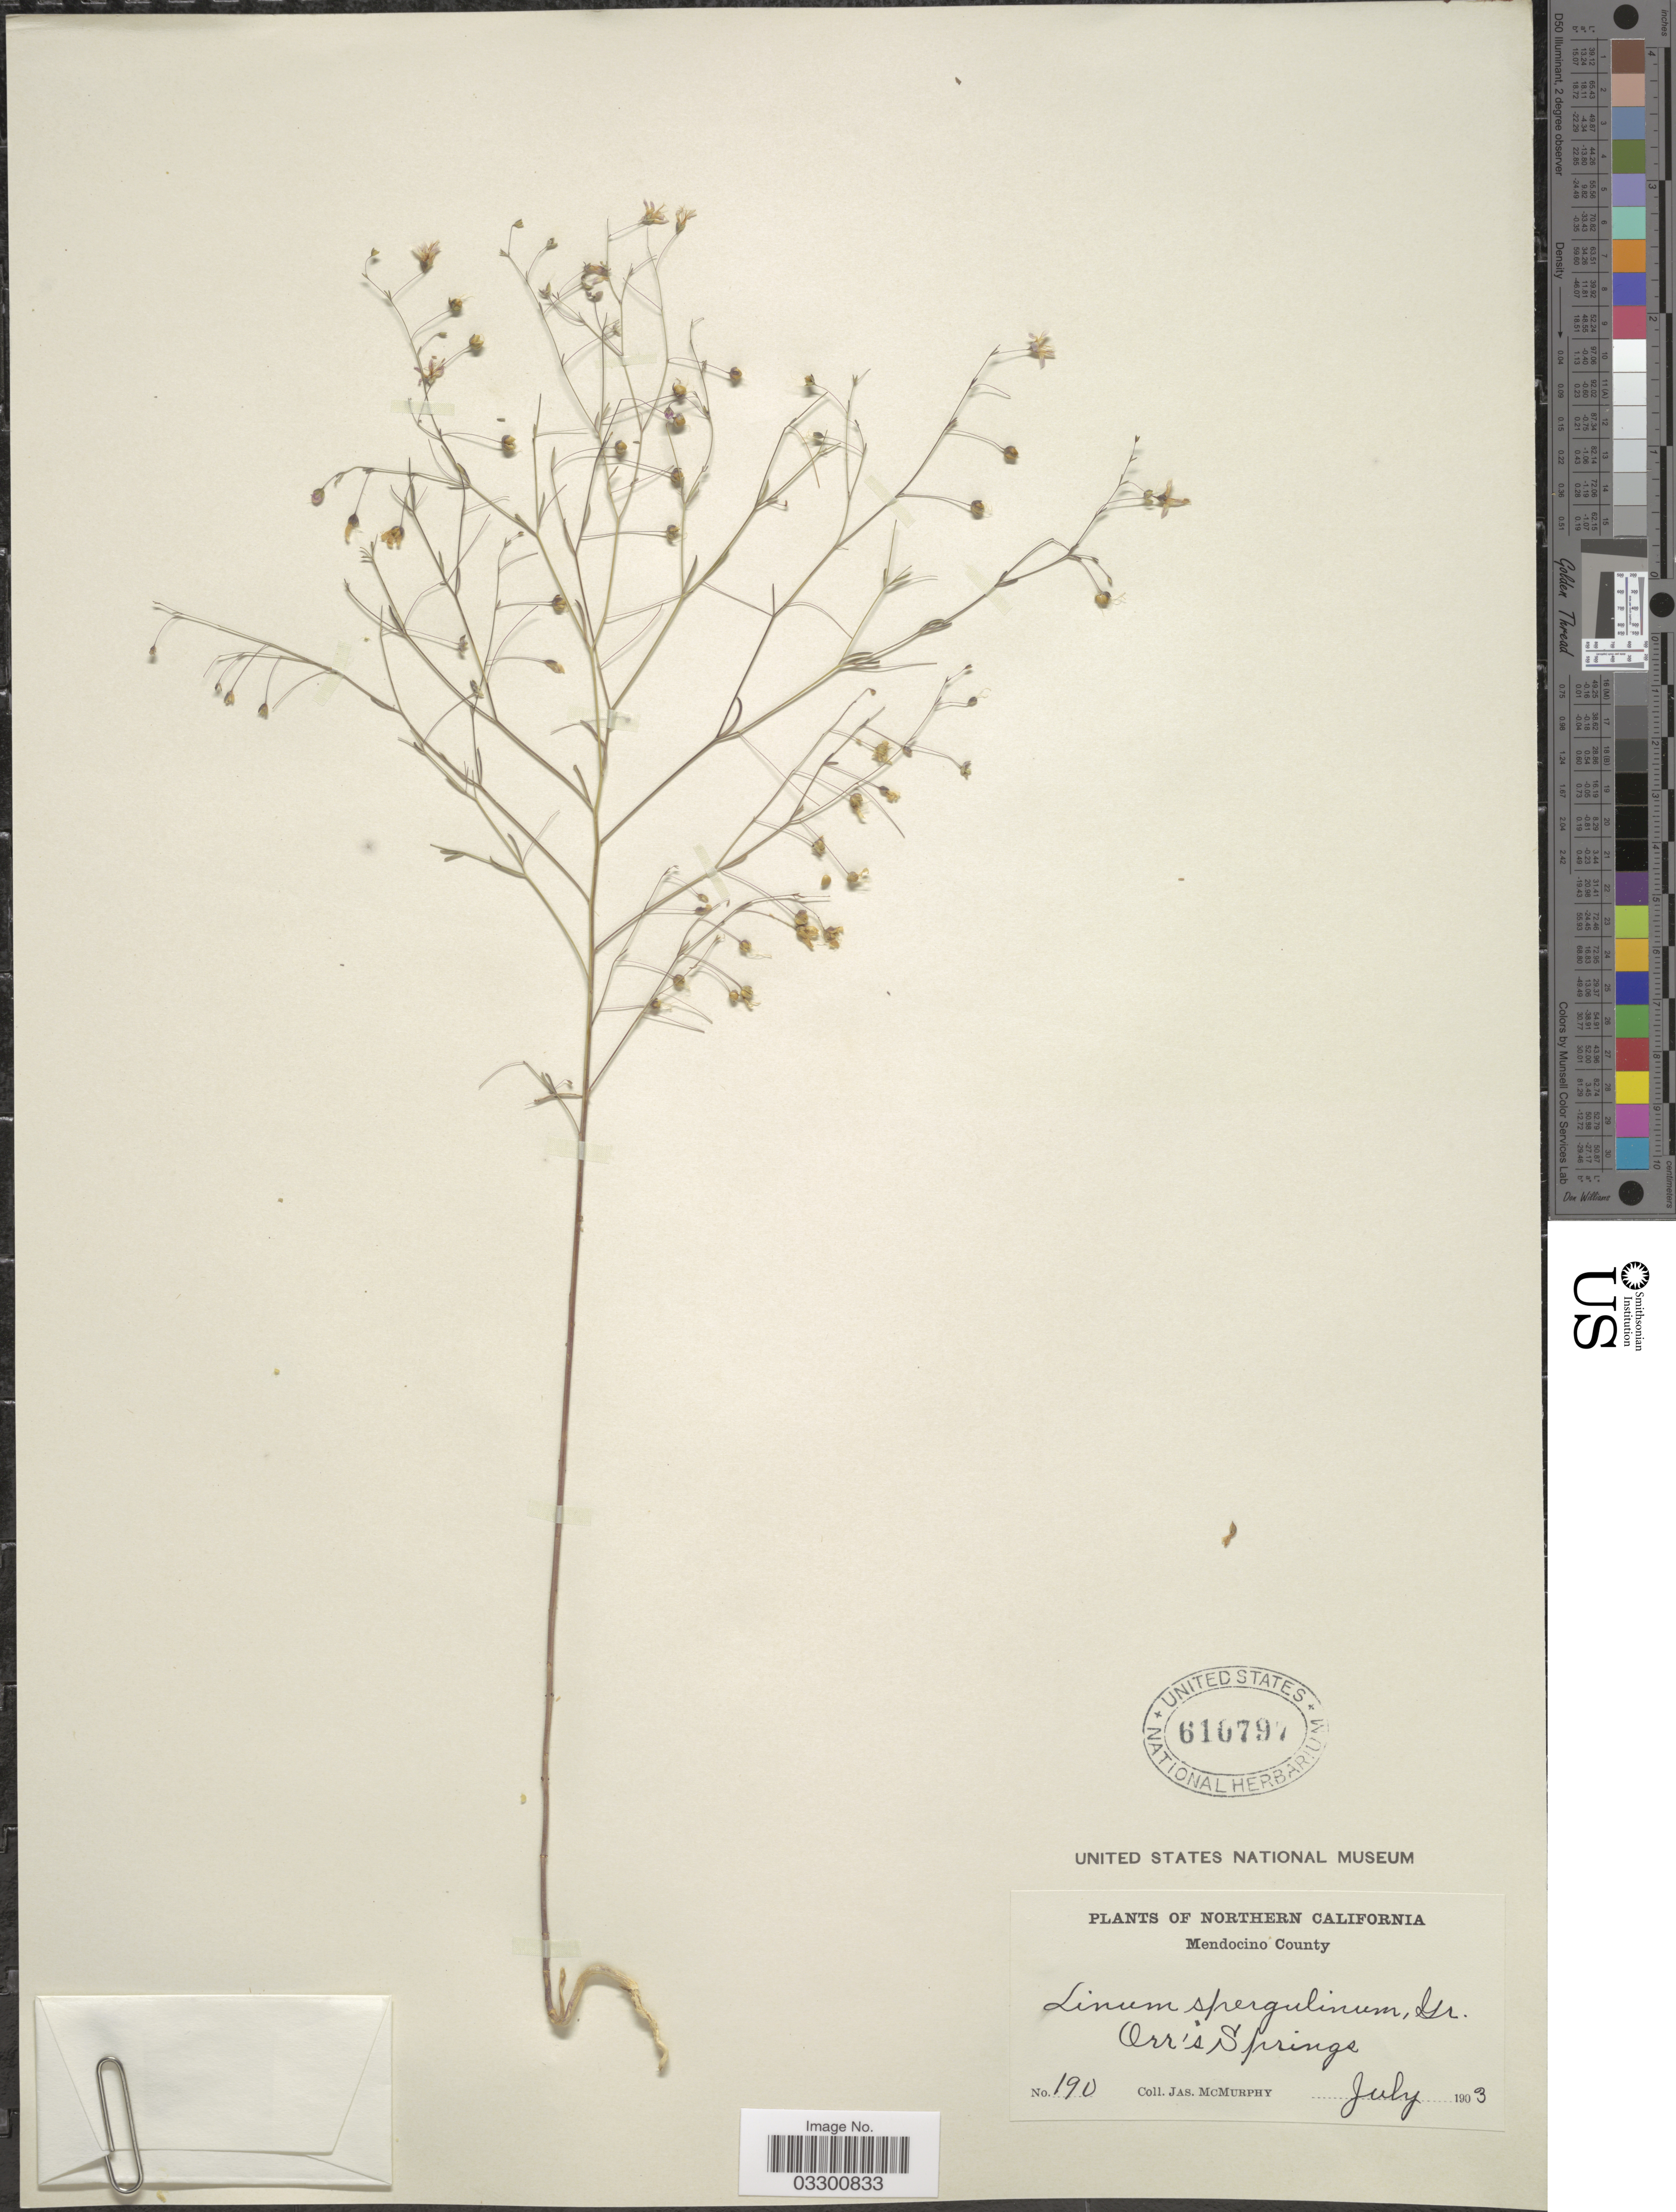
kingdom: Plantae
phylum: Tracheophyta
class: Magnoliopsida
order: Malpighiales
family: Linaceae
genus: Hesperolinon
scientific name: Hesperolinon spergulinum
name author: (A. Gray) Small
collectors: J. McMurphy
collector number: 190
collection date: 1903-07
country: United States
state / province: California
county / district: Mendocino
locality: Mendocino County, Orr's Springs.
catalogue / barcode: US 610797